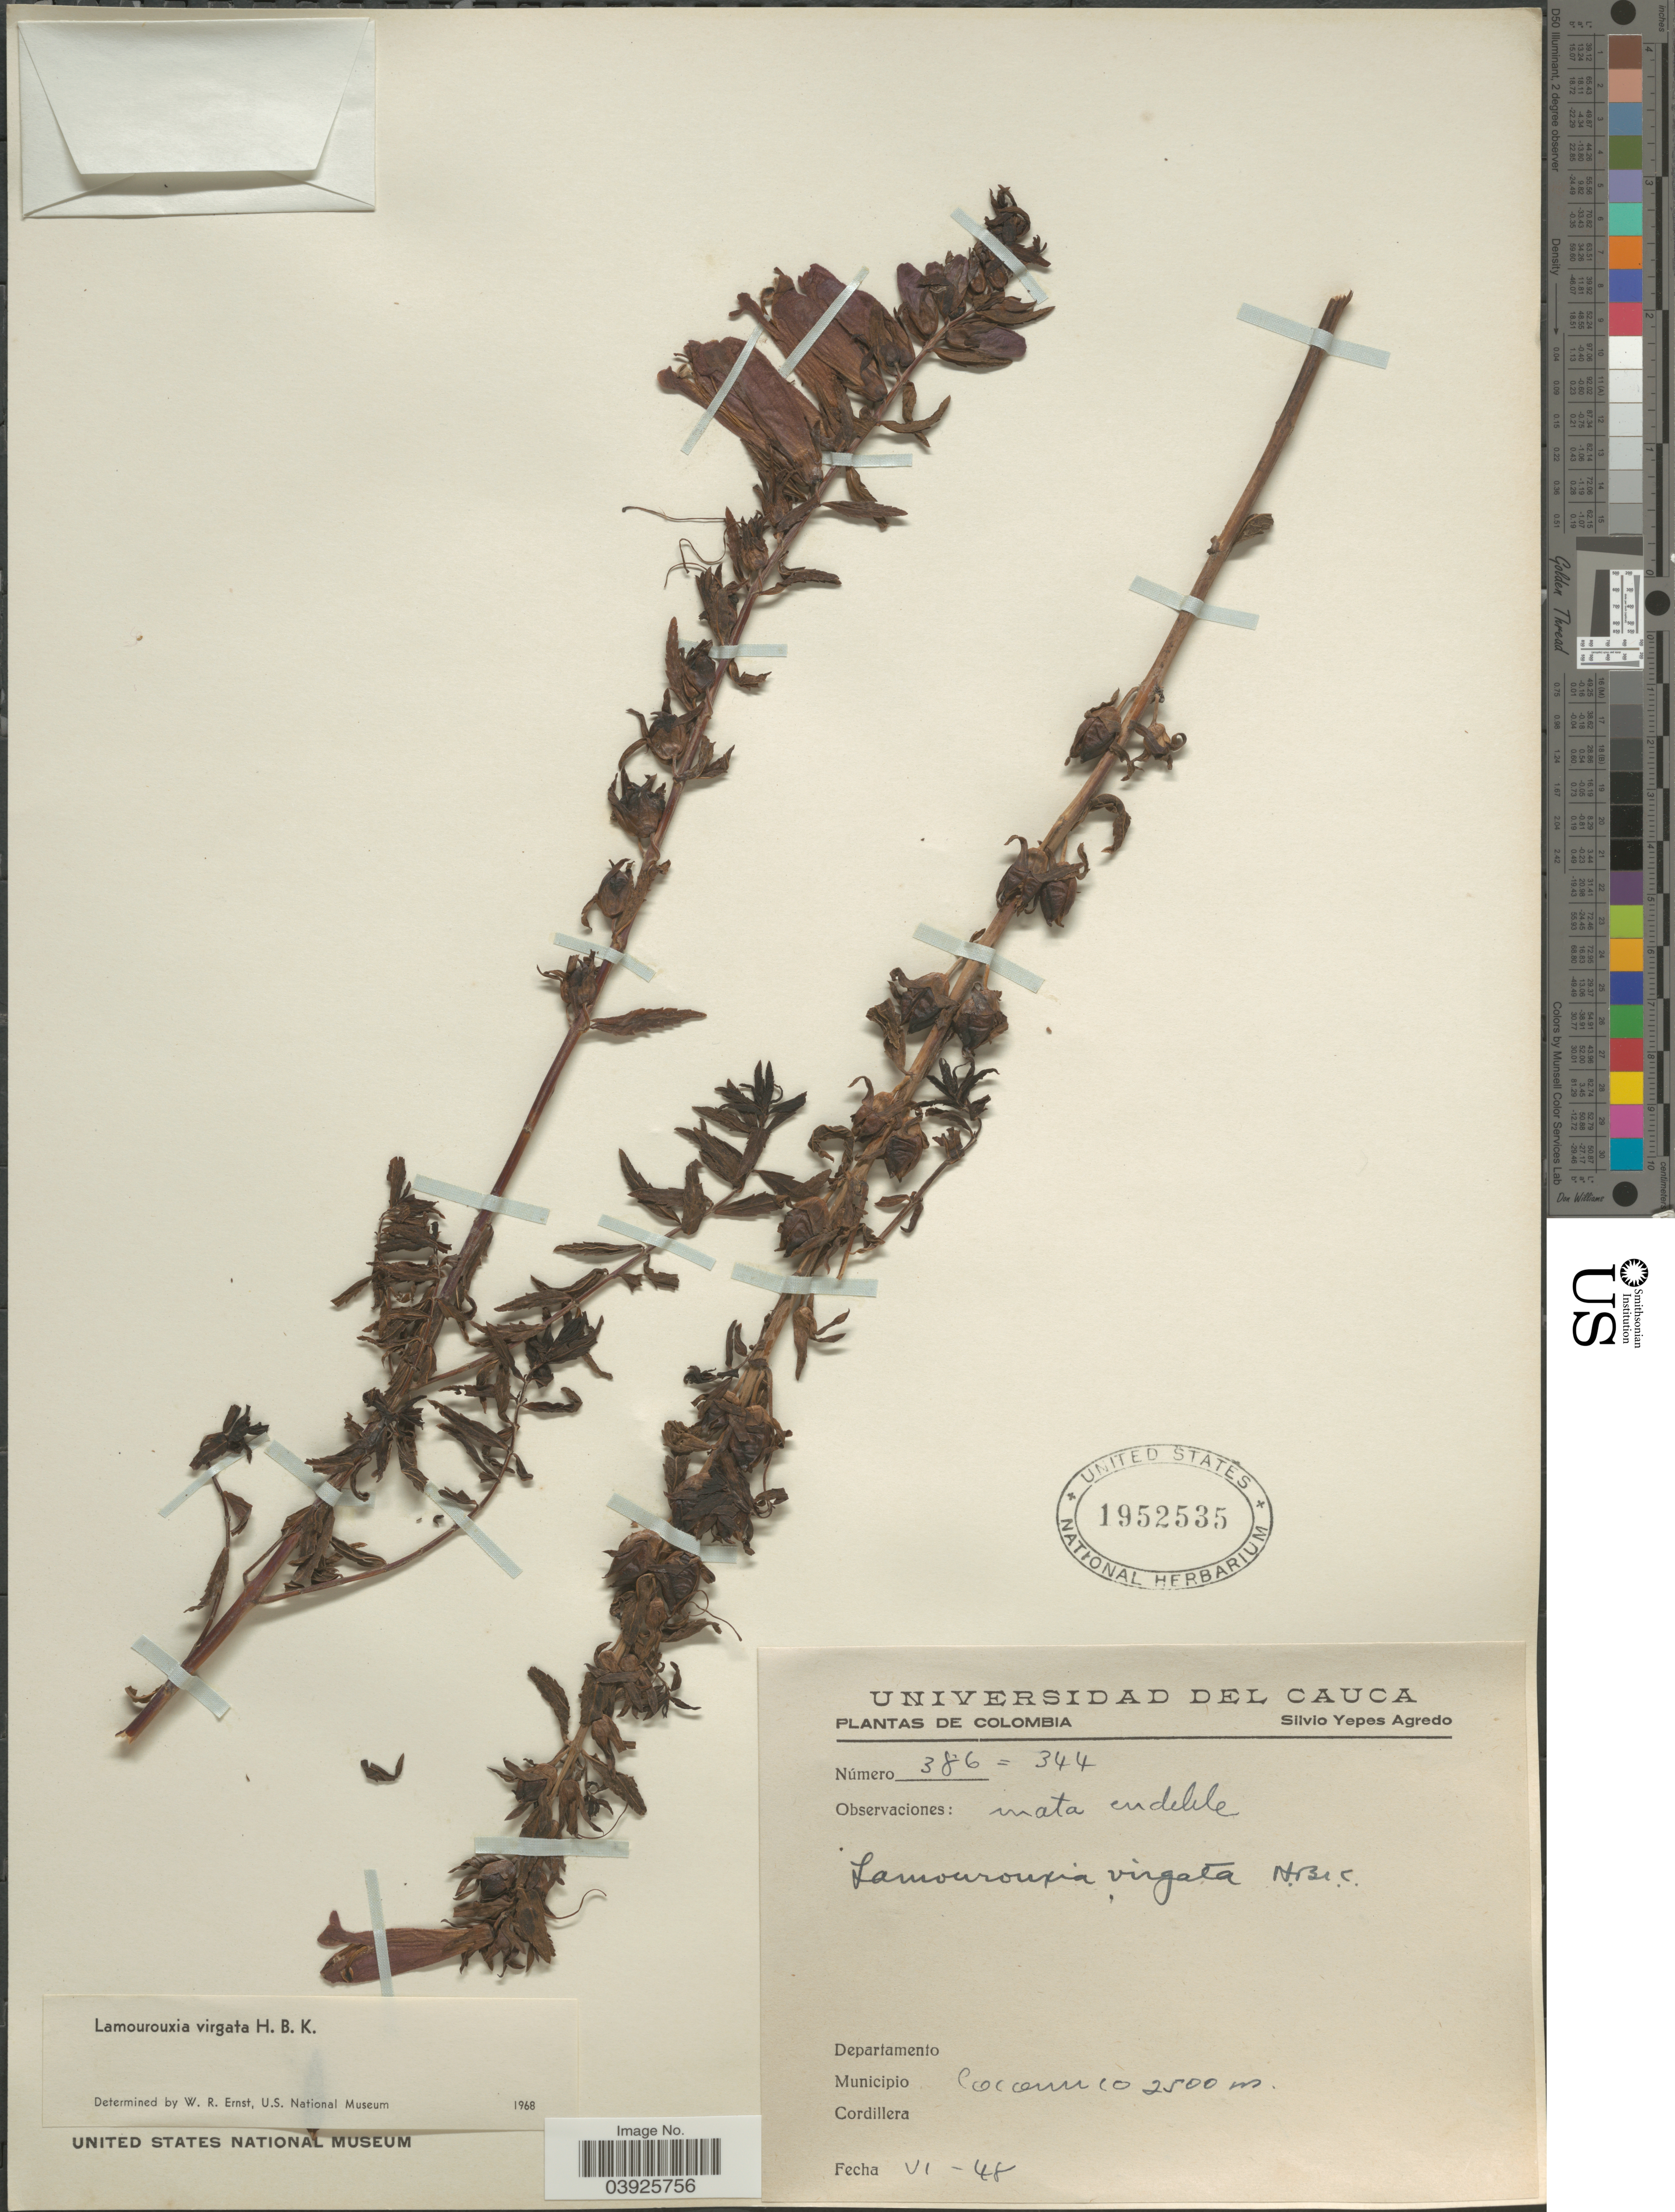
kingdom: Plantae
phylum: Tracheophyta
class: Magnoliopsida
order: Lamiales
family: Orobanchaceae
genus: Lamourouxia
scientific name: Lamourouxia virgata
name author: Kunth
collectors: S. Yepes-Agredo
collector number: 386=344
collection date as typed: Transcribed d/m/y: /6/48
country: Colombia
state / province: Cauca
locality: Municipio Coconuco.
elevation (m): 2500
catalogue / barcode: US 1952535